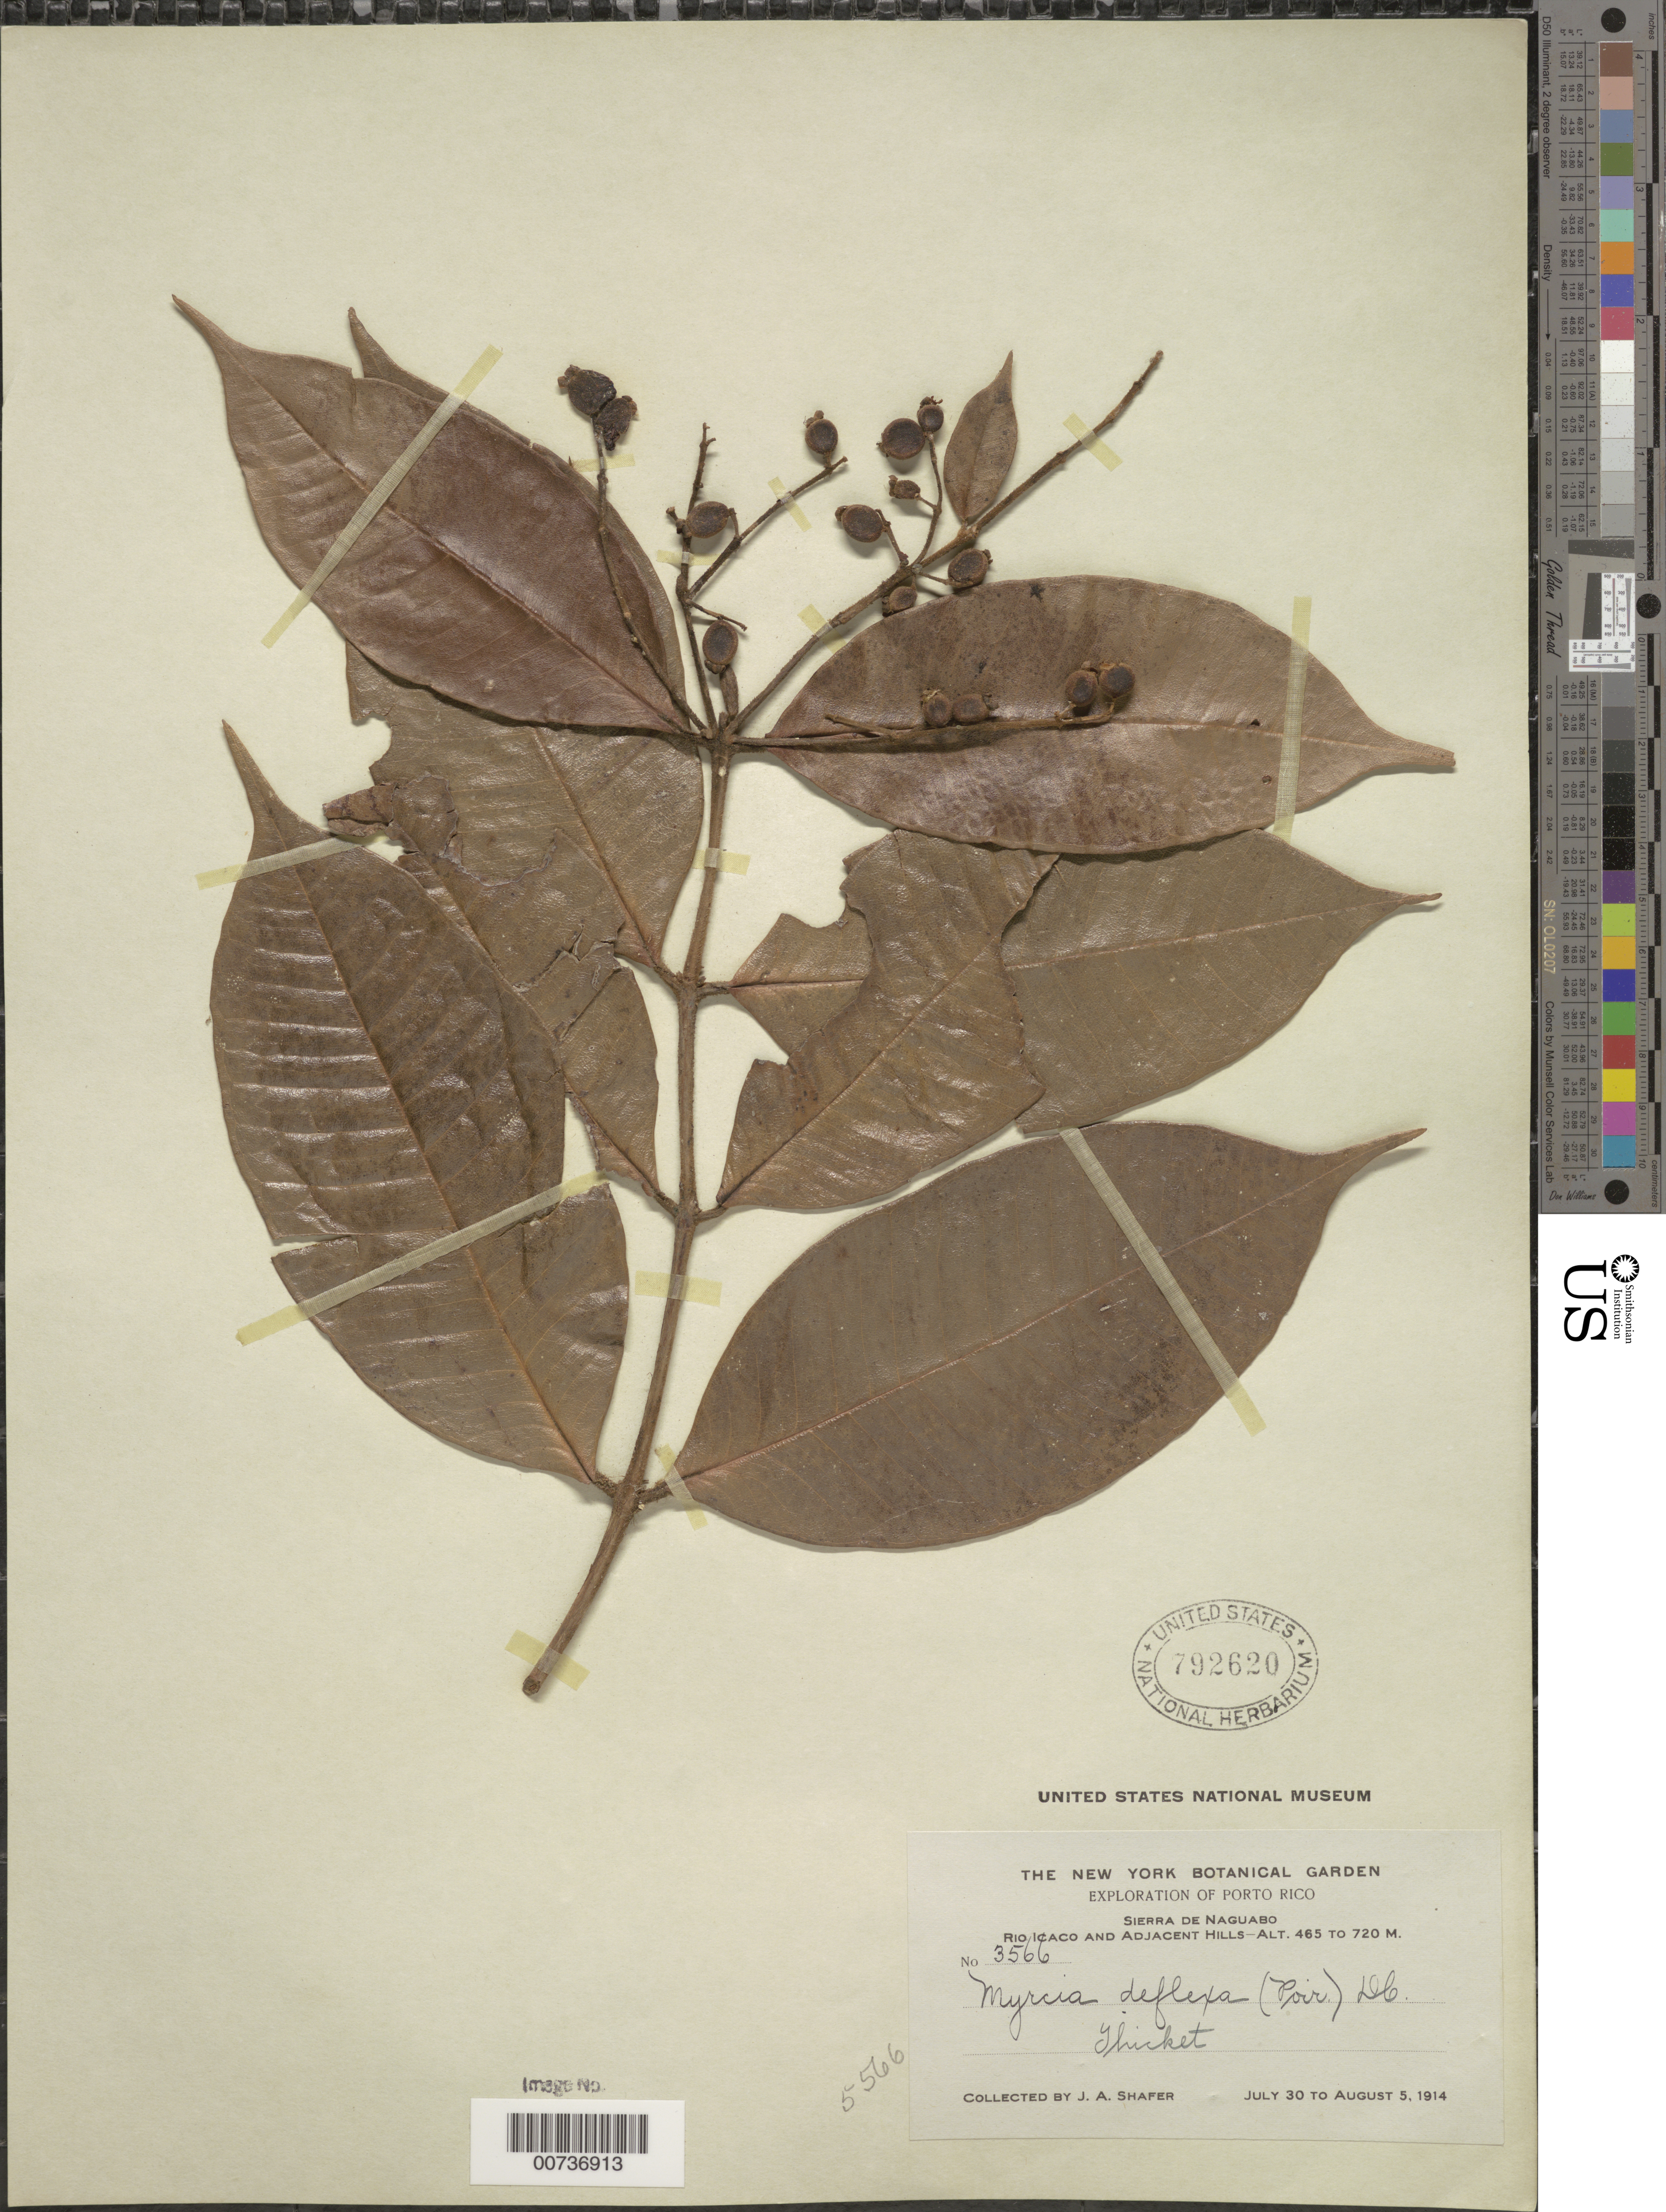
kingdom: Plantae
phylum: Tracheophyta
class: Magnoliopsida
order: Myrtales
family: Myrtaceae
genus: Myrcia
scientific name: Myrcia deflexa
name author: (Poir.) DC.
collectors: J. A. Shafer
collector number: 3566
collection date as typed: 30 Jul 1914 to 05 Aug 1914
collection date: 1914-07-30/1914-08-05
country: Puerto Rico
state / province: Naguabo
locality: Sierra de Naguabo, Río Icaco and adjacent hills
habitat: Thicket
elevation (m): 465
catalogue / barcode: US 792620